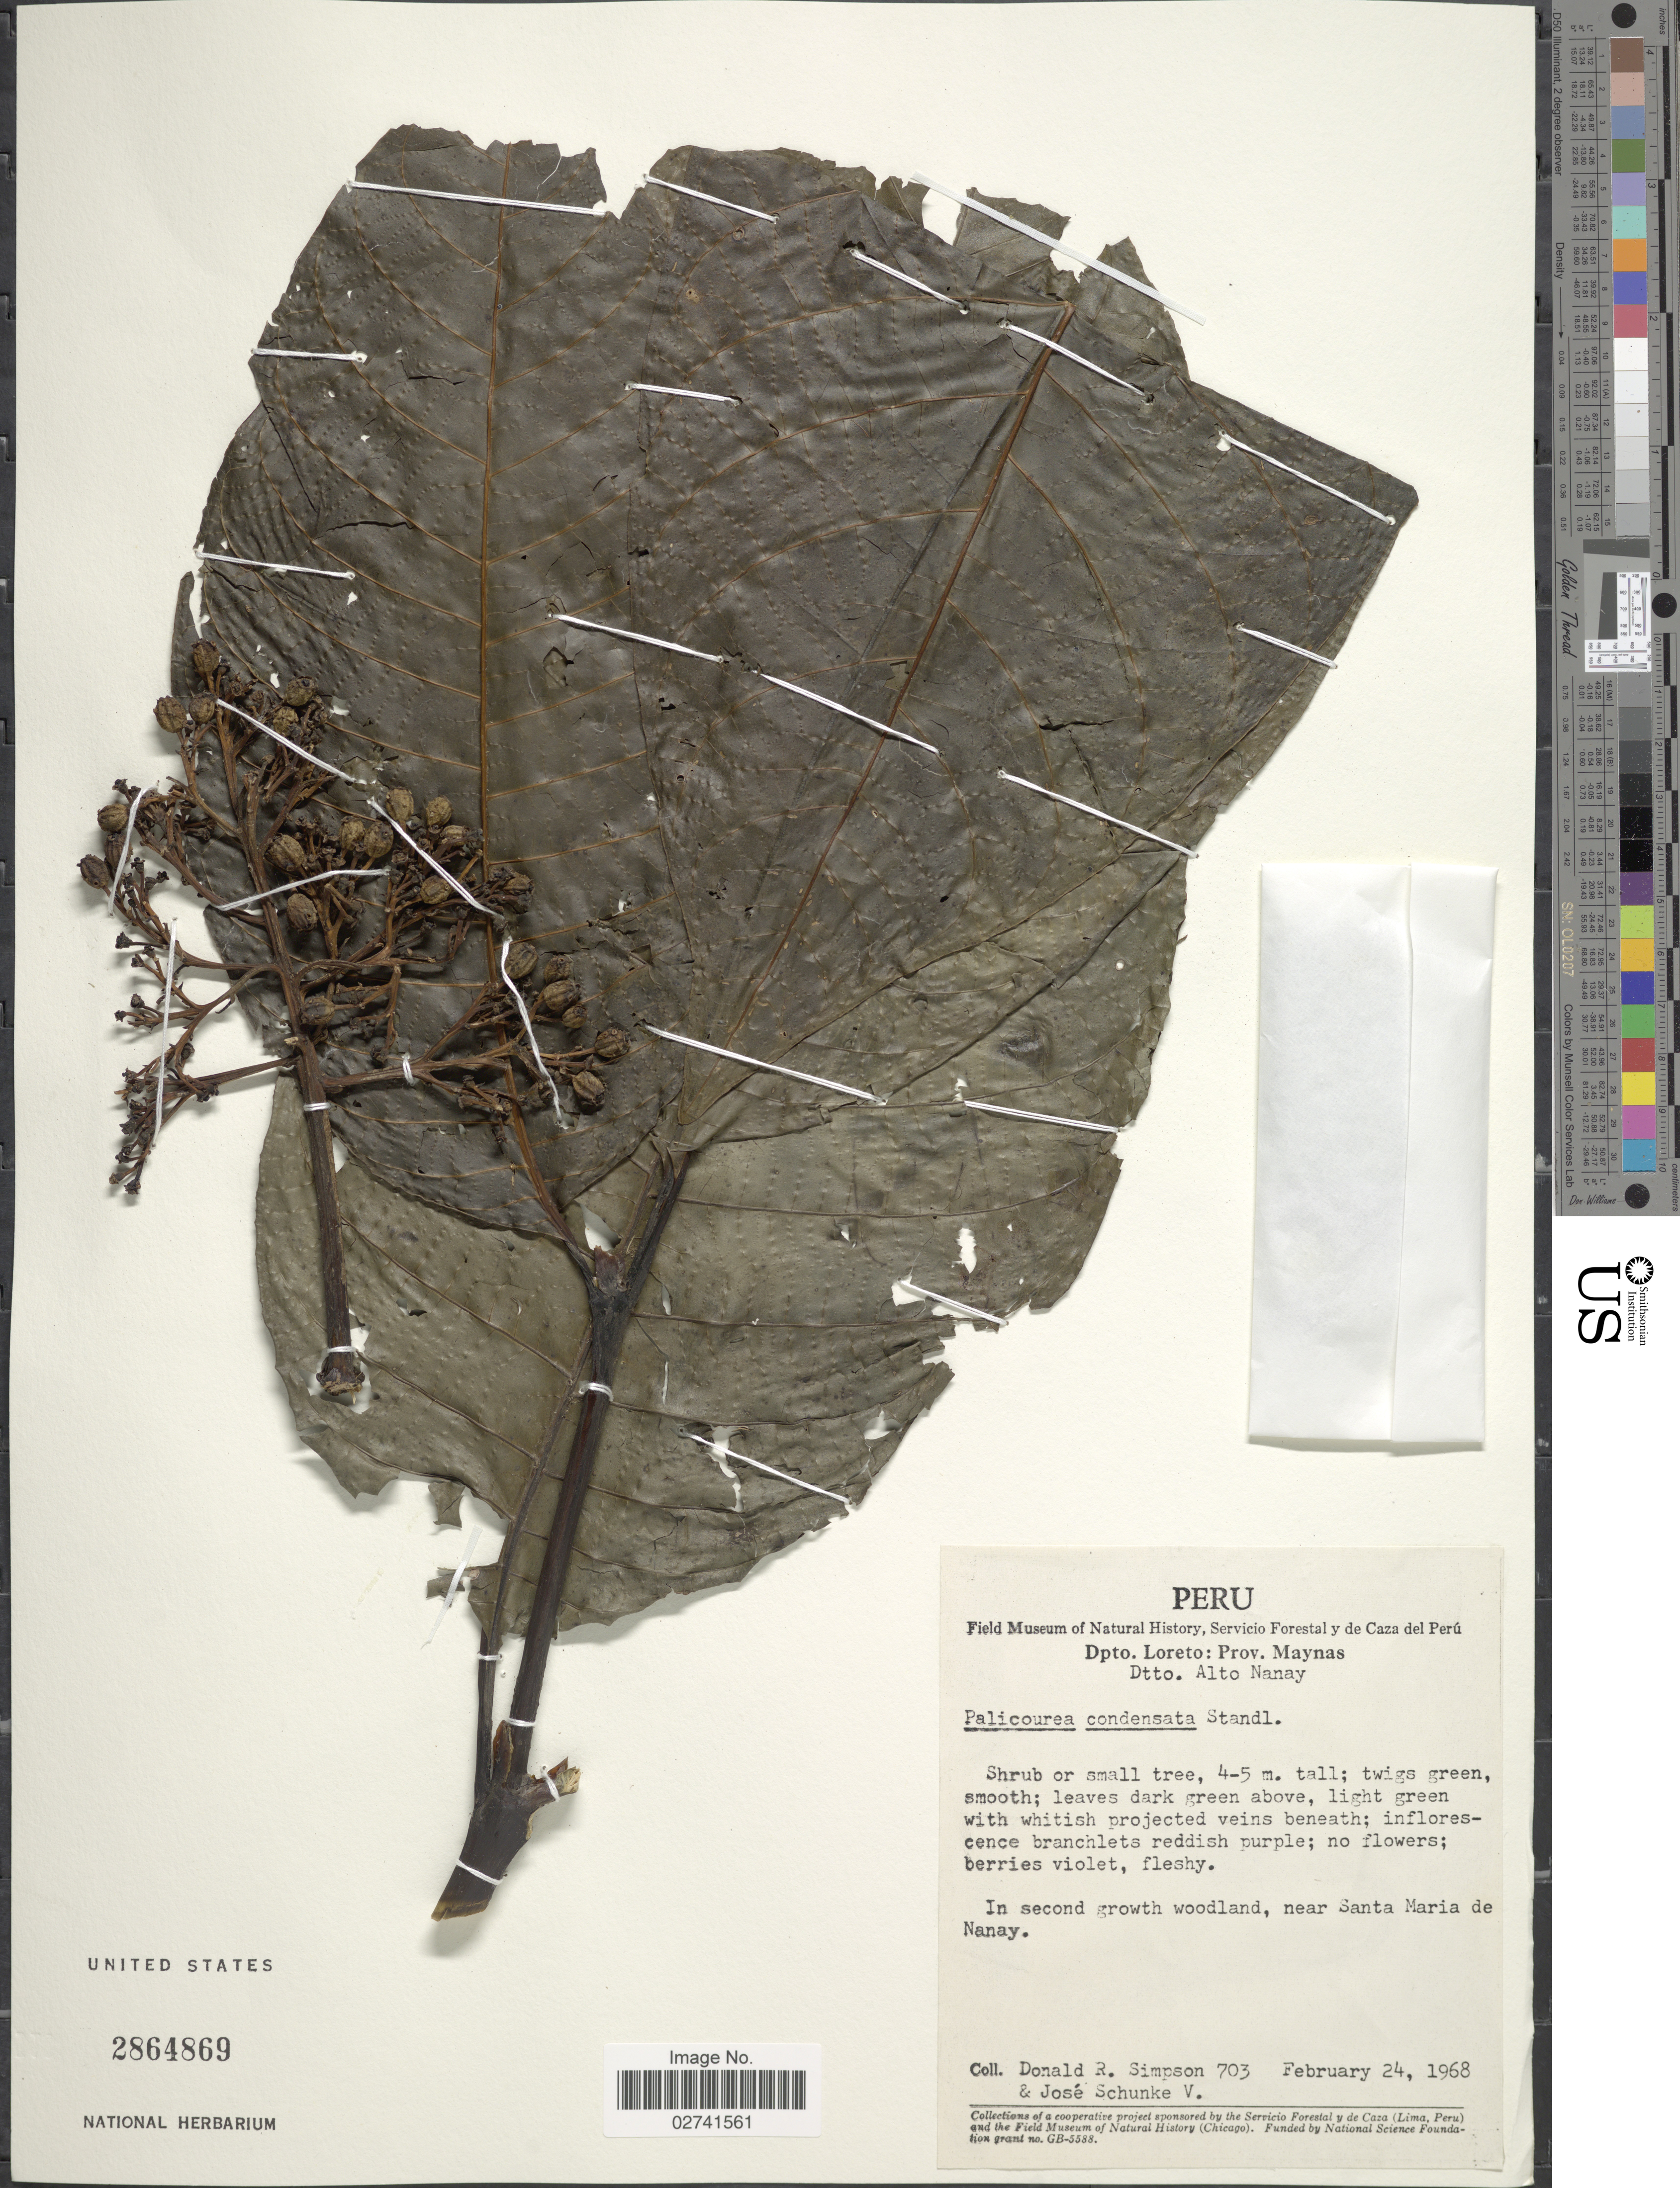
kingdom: Plantae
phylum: Tracheophyta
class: Magnoliopsida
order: Gentianales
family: Rubiaceae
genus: Palicourea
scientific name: Palicourea lasiantha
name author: Krause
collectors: D. R. Simpson & J. Schunke Vigo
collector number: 703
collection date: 1968-02-24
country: Peru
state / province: Loreto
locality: Dpto. Loreto: Prov. Maynas, Dtto Alto Nanay, In second growth woodland, near Santa Maria de Nanay.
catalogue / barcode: US 2864869